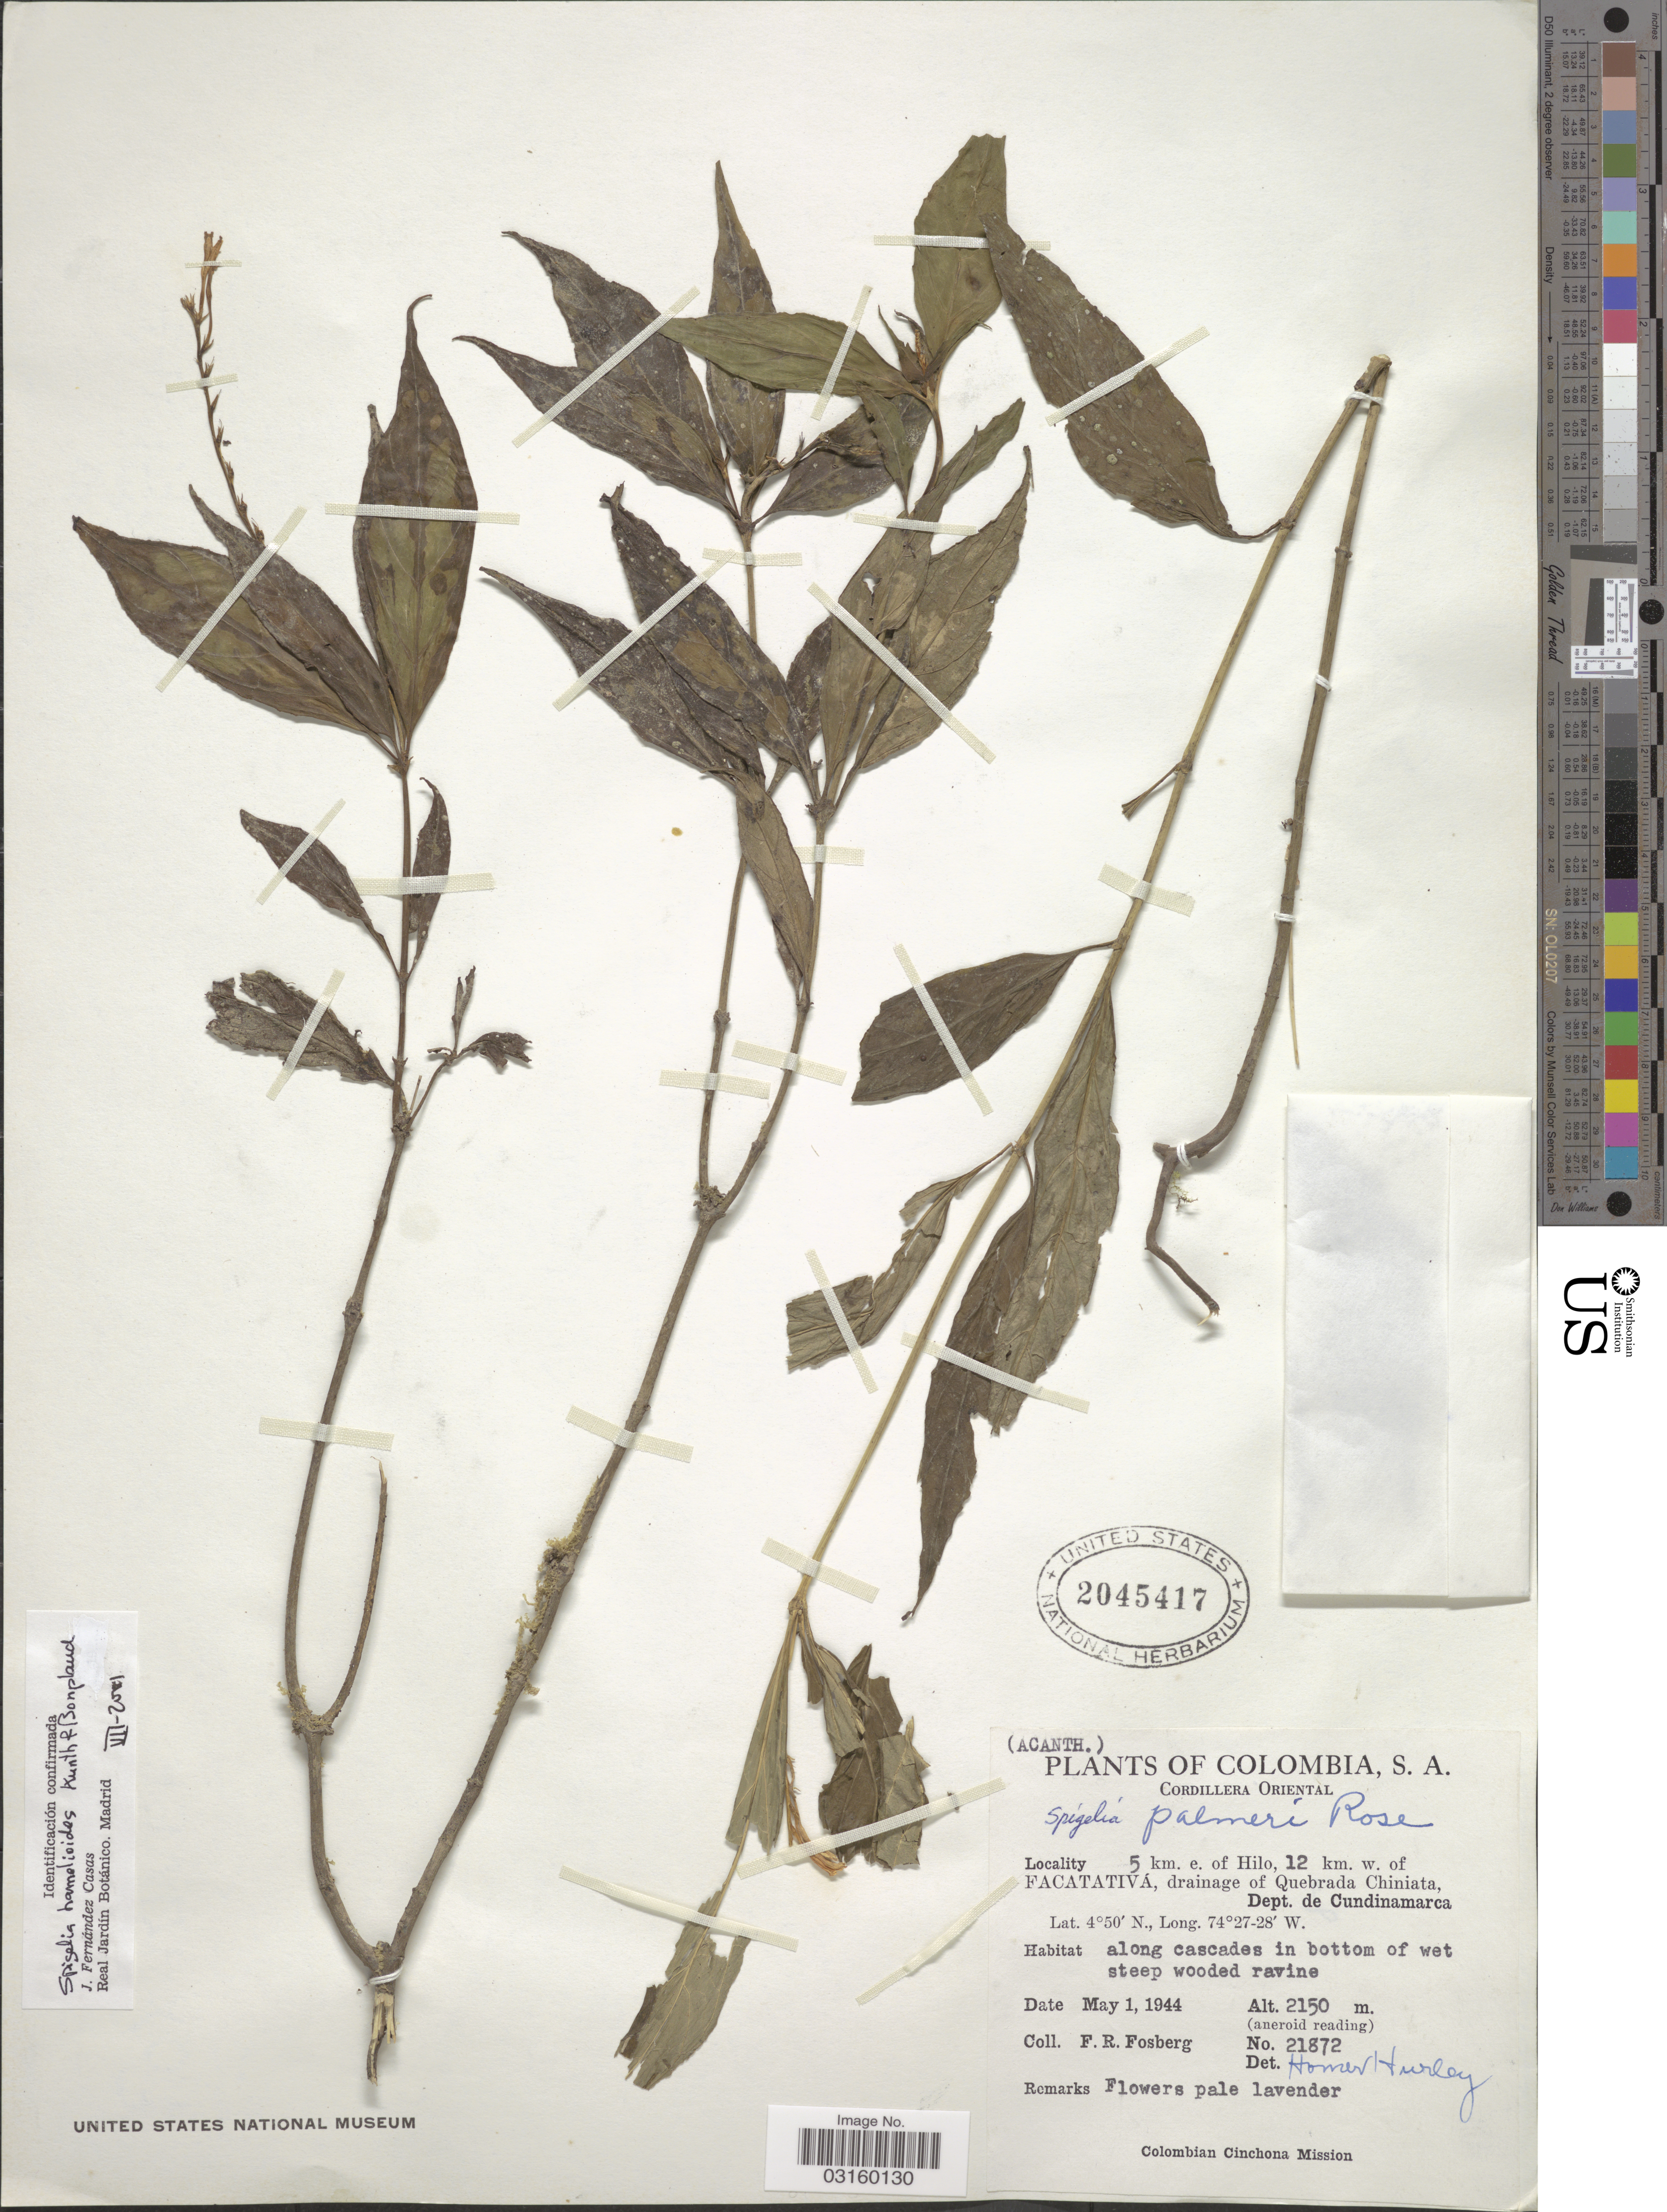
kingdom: Plantae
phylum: Tracheophyta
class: Magnoliopsida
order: Gentianales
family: Loganiaceae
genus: Spigelia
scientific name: Spigelia hamelioides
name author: Kunth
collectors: F. R. Fosberg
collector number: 21872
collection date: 1944-05-01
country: Colombia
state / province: Cundinamarca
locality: Cordillera Oriental, 5 km. e. of Hilo, 12 km. w. of Facatativá, drainage of Quebrada Chiniata, Dept. de Cundinamarca.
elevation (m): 2150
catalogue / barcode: US 2045417